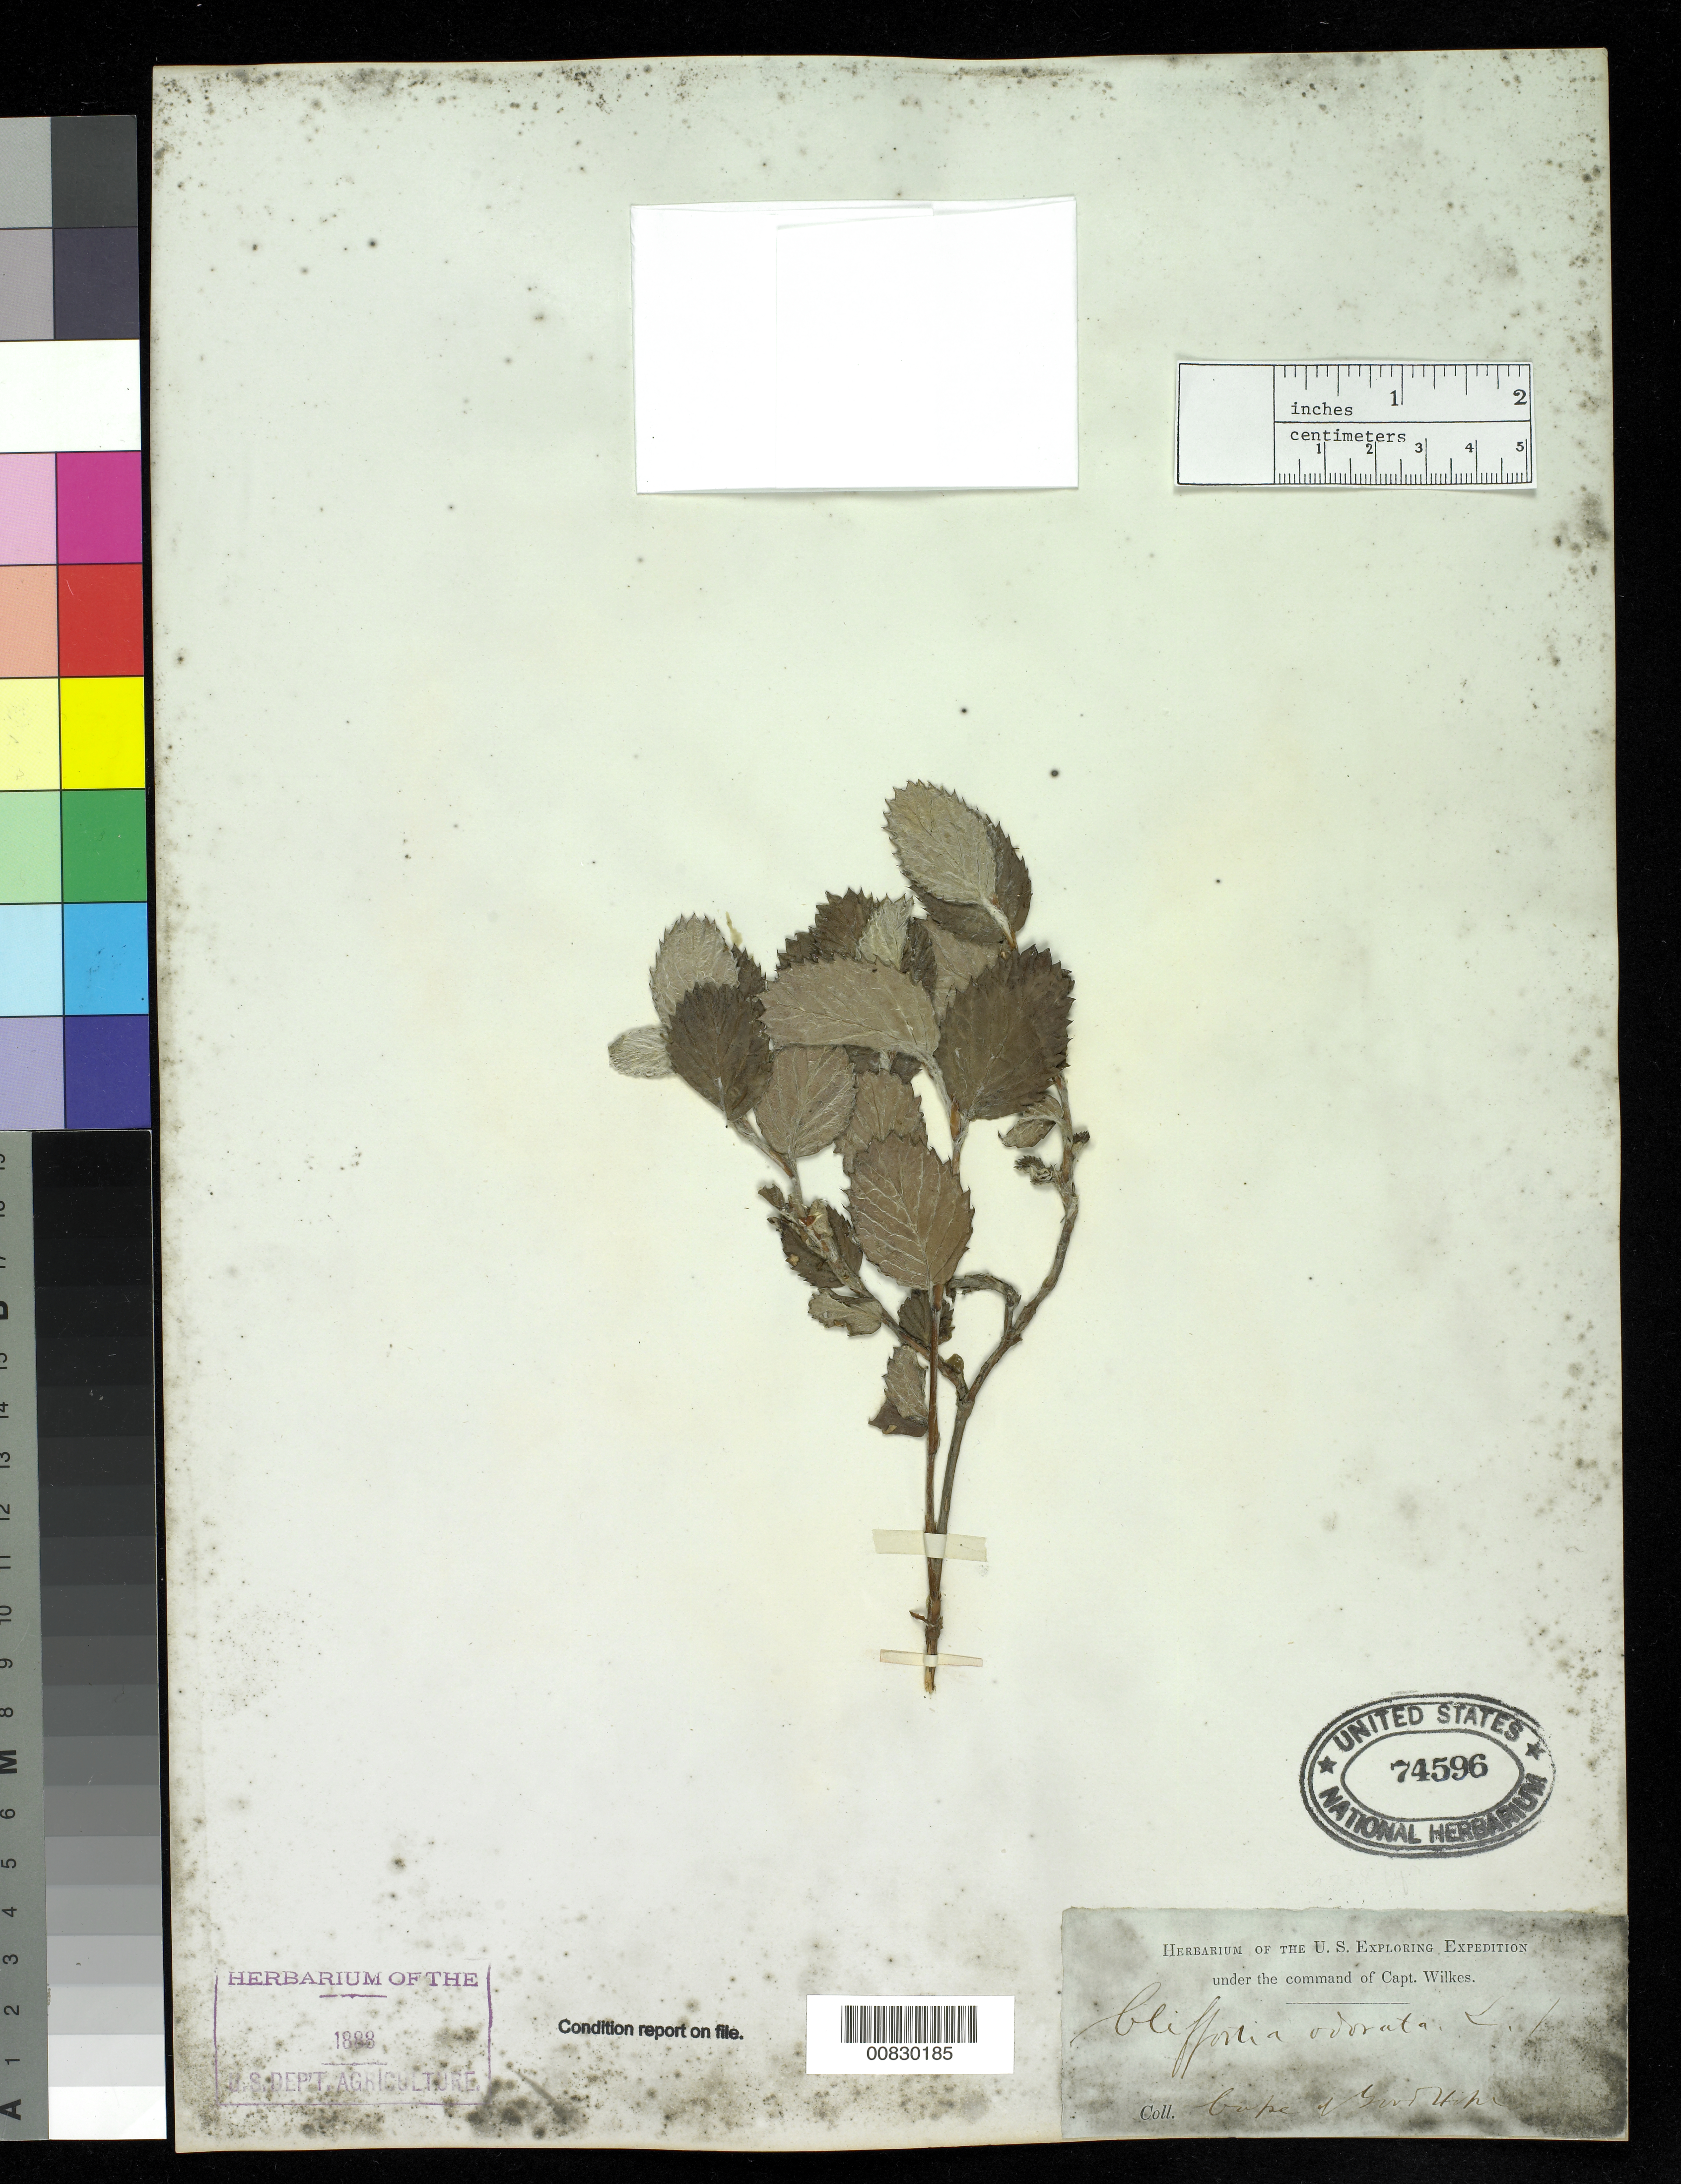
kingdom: Plantae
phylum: Tracheophyta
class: Magnoliopsida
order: Rosales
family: Rosaceae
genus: Cliffortia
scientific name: Cliffortia odorata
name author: L. f.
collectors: Wilkes Explor. Exped.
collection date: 1838/1842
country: South Africa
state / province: Western Cape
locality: Cape of Good Hope. Cape Town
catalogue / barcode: US 74596